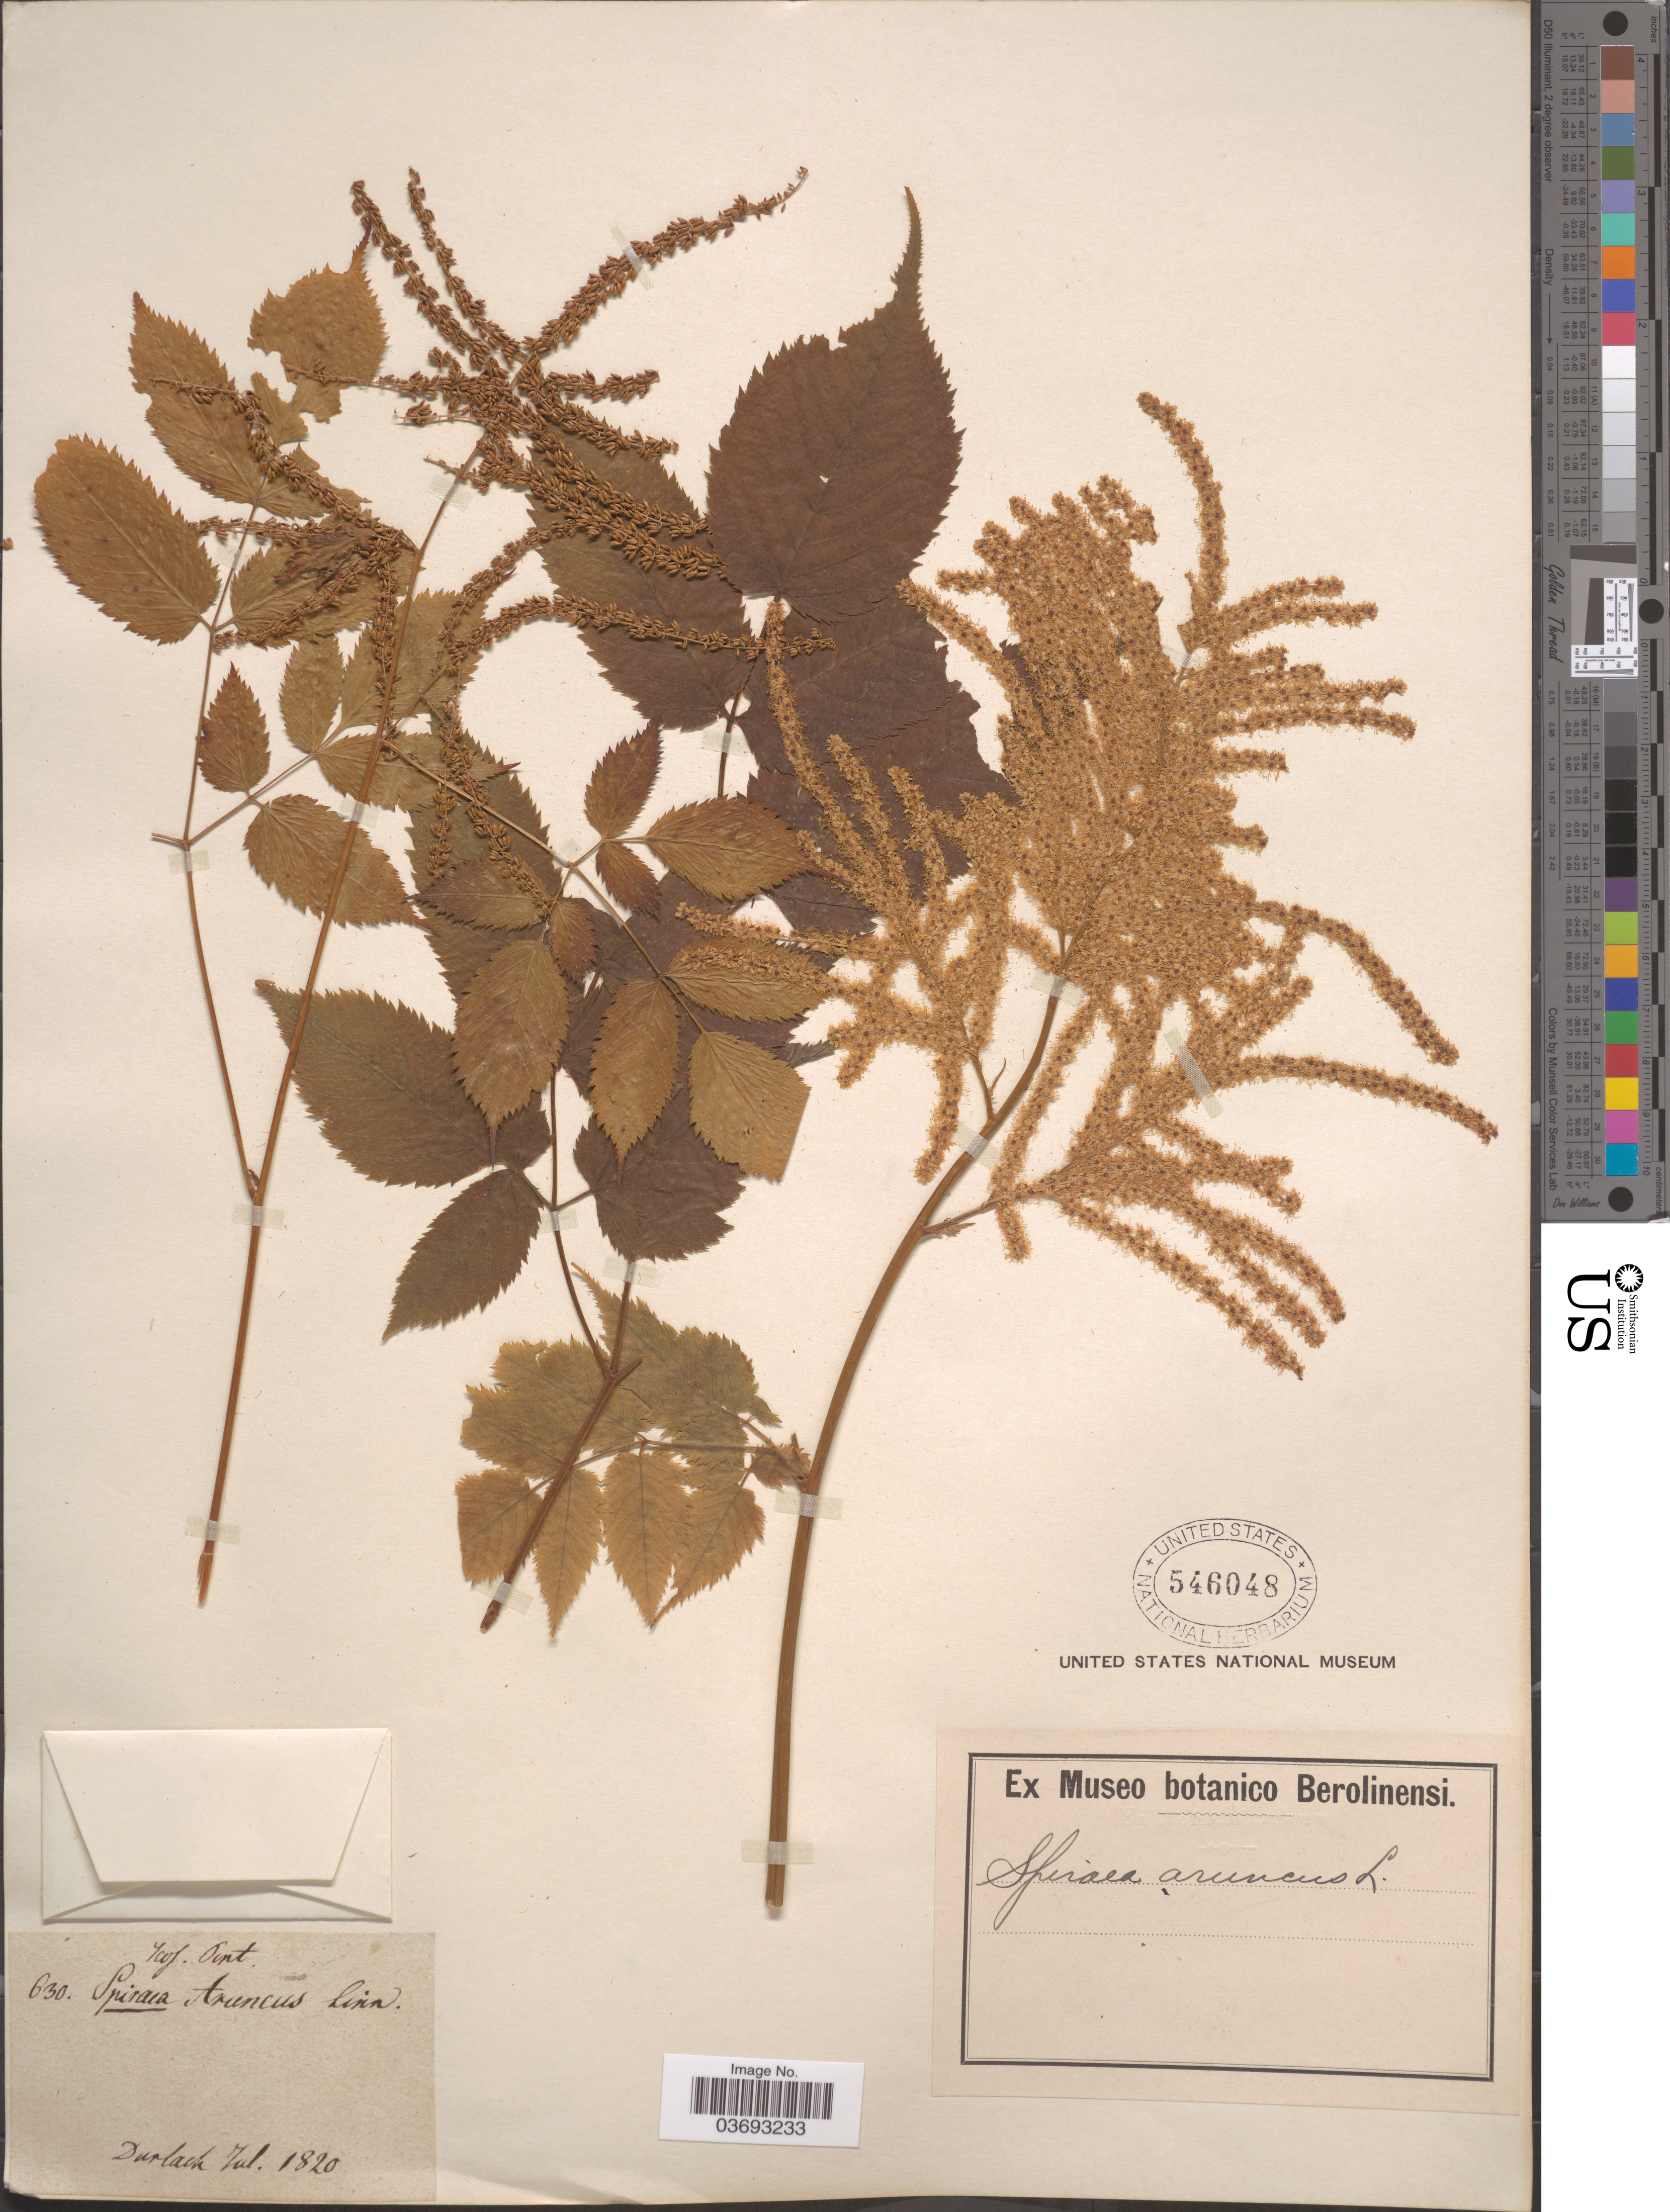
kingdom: Plantae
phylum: Tracheophyta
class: Magnoliopsida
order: Rosales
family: Rosaceae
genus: Spiraea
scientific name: Spiraea aruncus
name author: L.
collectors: Durlack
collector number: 630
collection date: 1820-07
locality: Kof. Ount. [interpreted] [unsure placement]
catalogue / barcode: US 546048